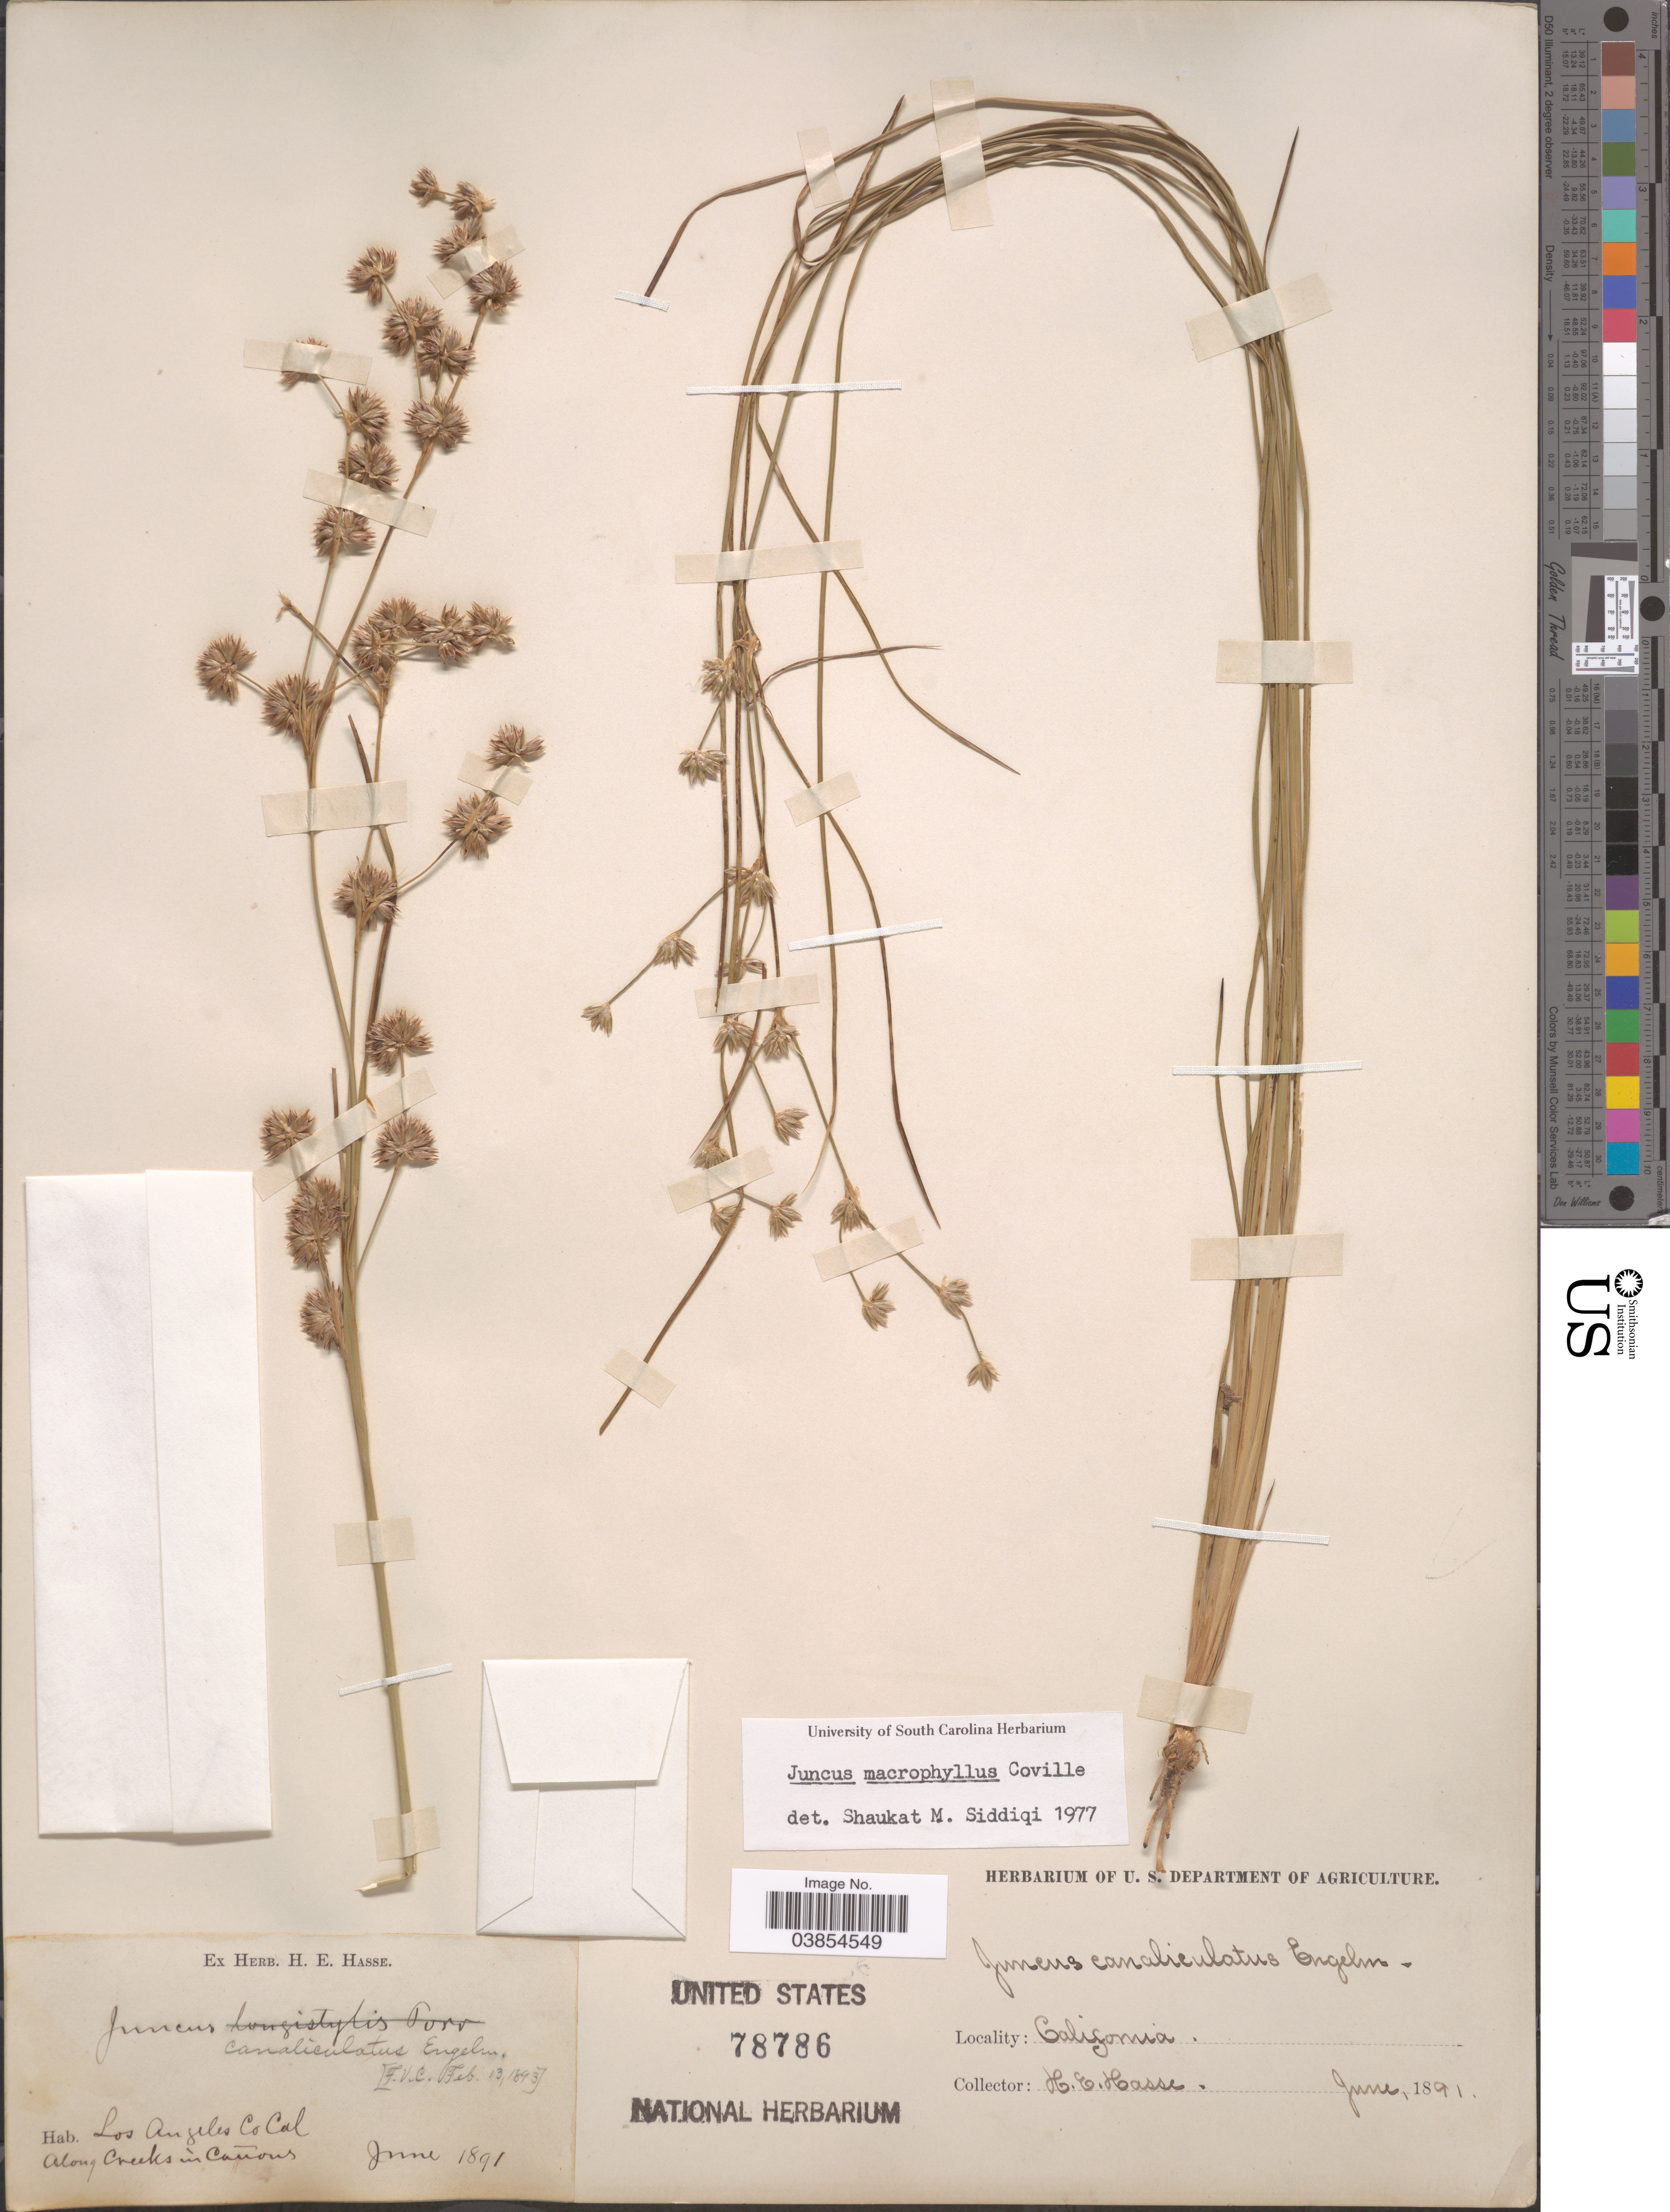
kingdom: Plantae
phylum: Tracheophyta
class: Liliopsida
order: Poales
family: Juncaceae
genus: Juncus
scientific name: Juncus macrophyllus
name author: Coville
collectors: H. E. Hasse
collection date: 1891-06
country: United States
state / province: California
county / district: Los Angeles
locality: Los Angeles Co. Along Creeks in Cañons.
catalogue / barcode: US 78786